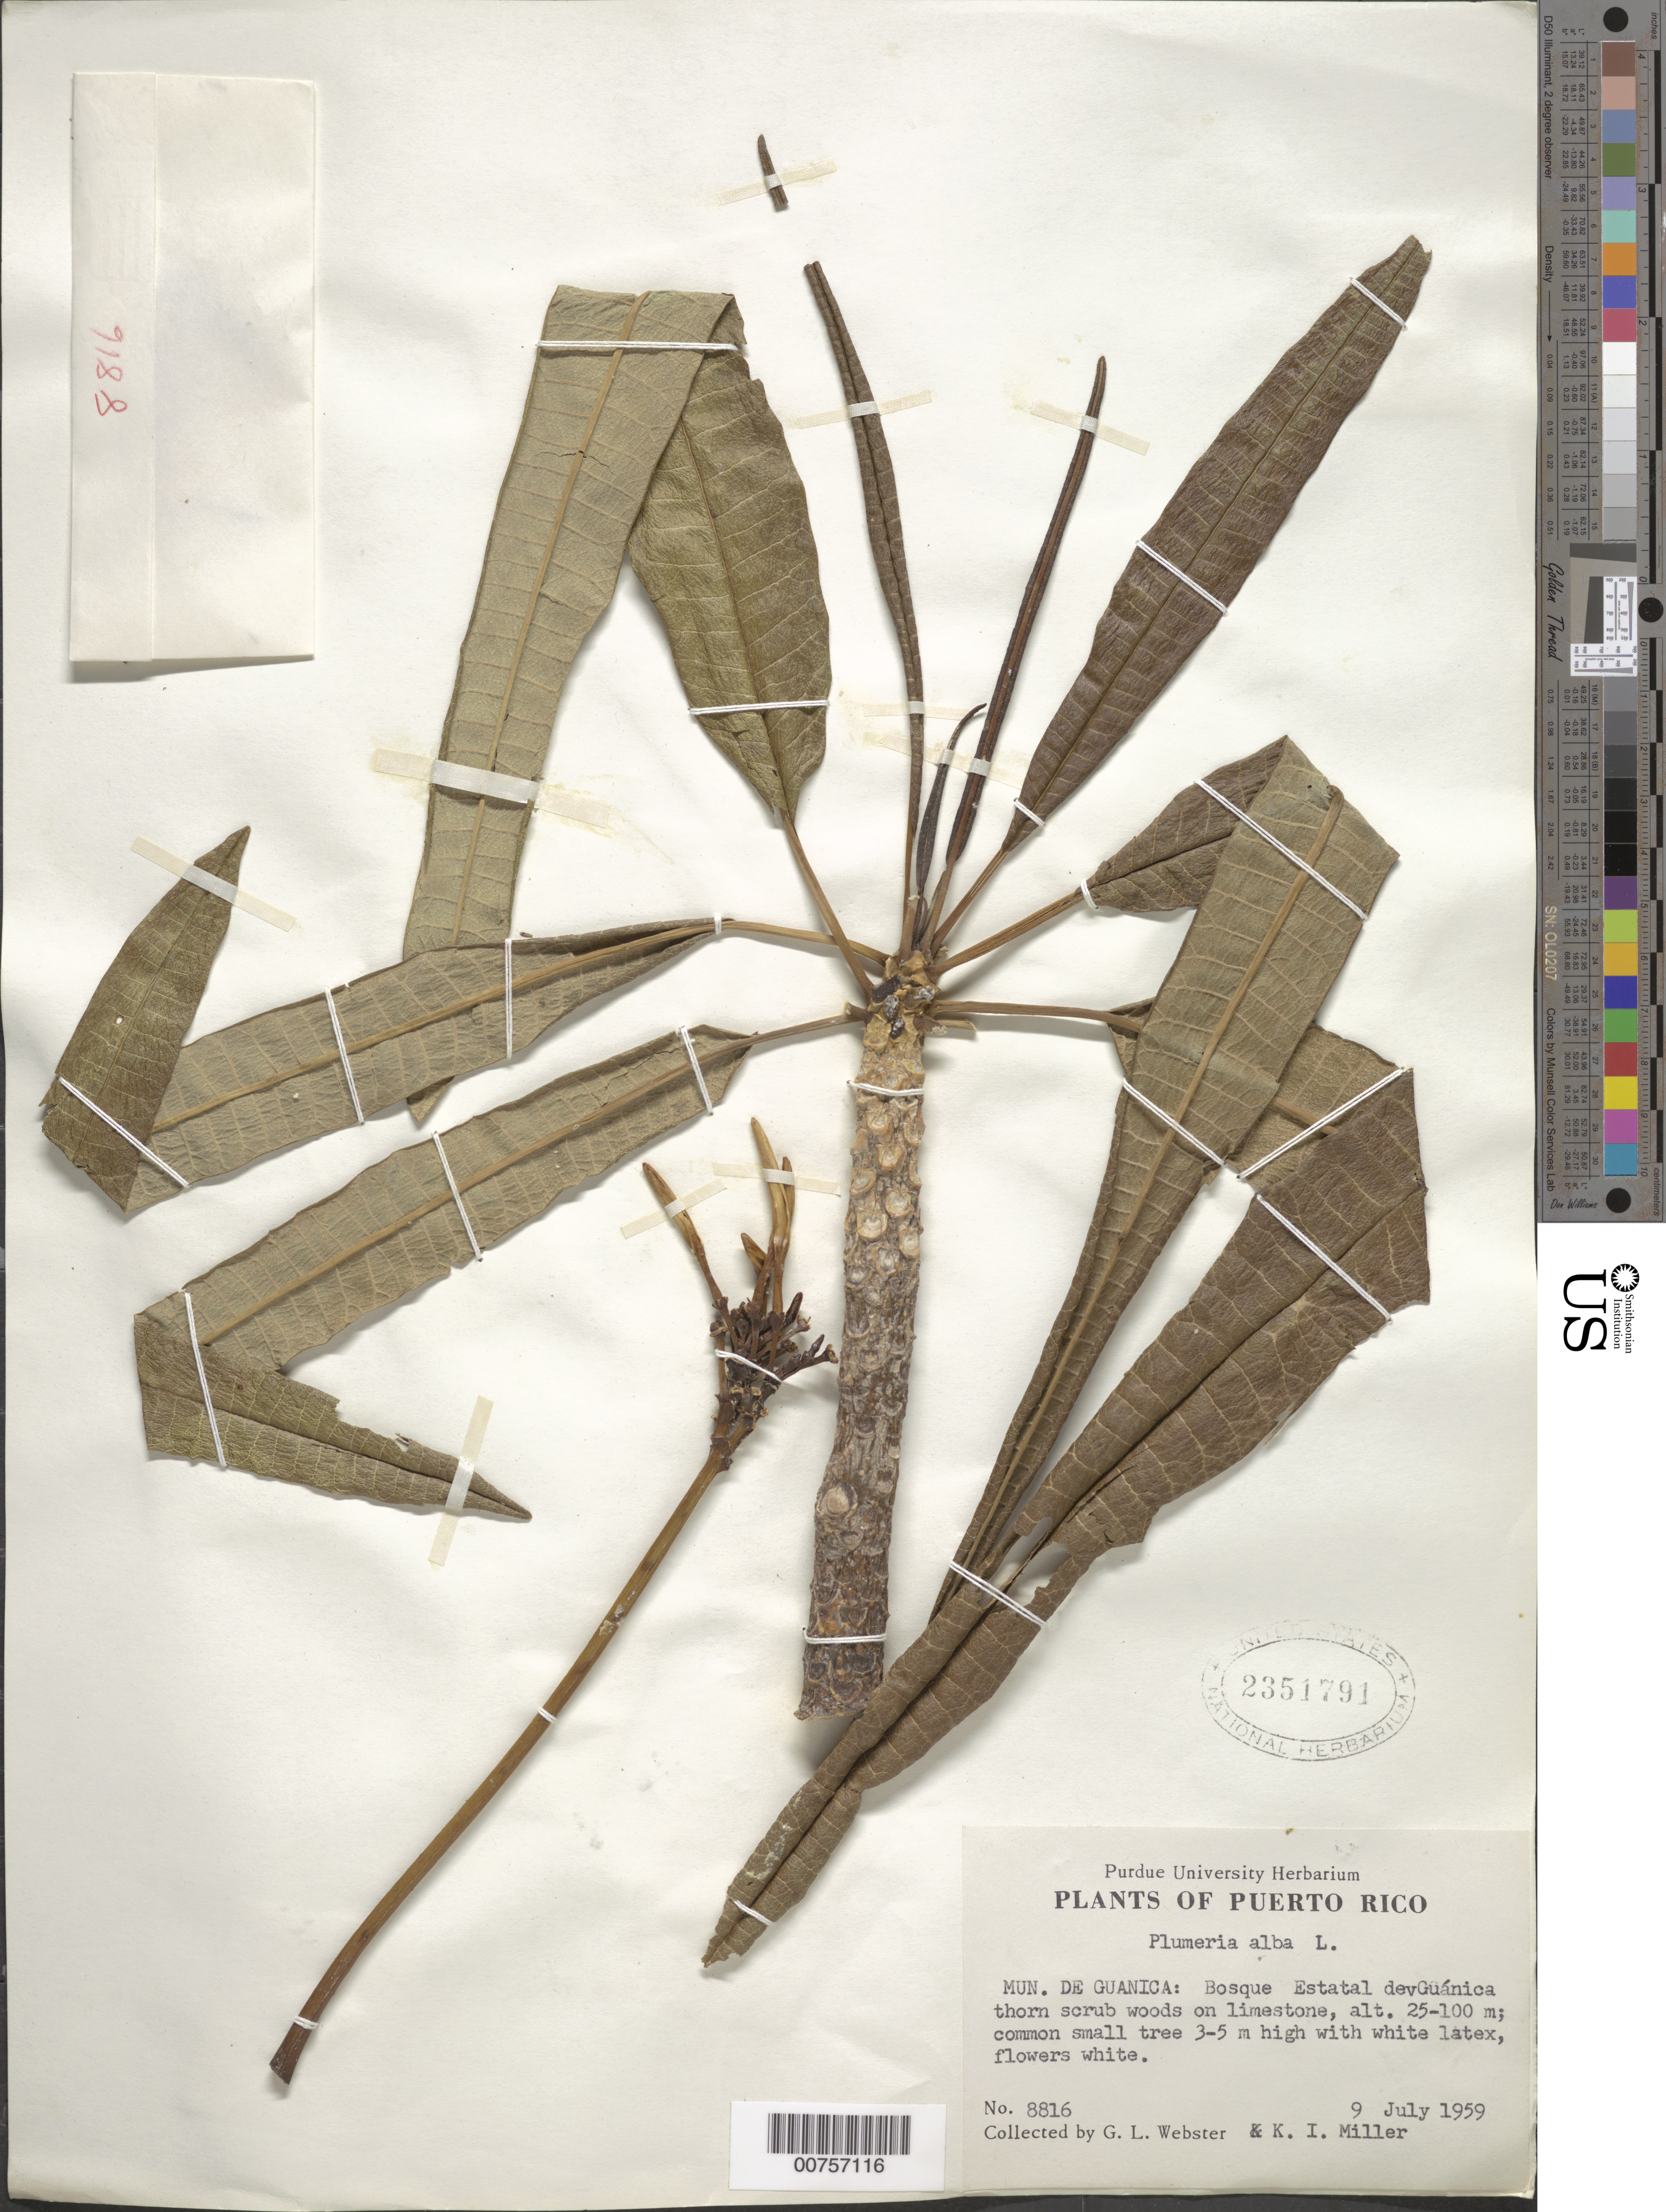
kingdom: Plantae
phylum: Tracheophyta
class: Magnoliopsida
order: Gentianales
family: Apocynaceae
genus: Plumeria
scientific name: Plumeria alba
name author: L.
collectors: G. L. Webster & K. I. Miller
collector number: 8816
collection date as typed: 09 Jul 1959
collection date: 1959-07-09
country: Puerto Rico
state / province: Guánica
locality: Municipio de Guánica: Bosque estatal de Guánica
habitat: Thorn scrub woods on limestone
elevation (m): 25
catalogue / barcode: US 2351791